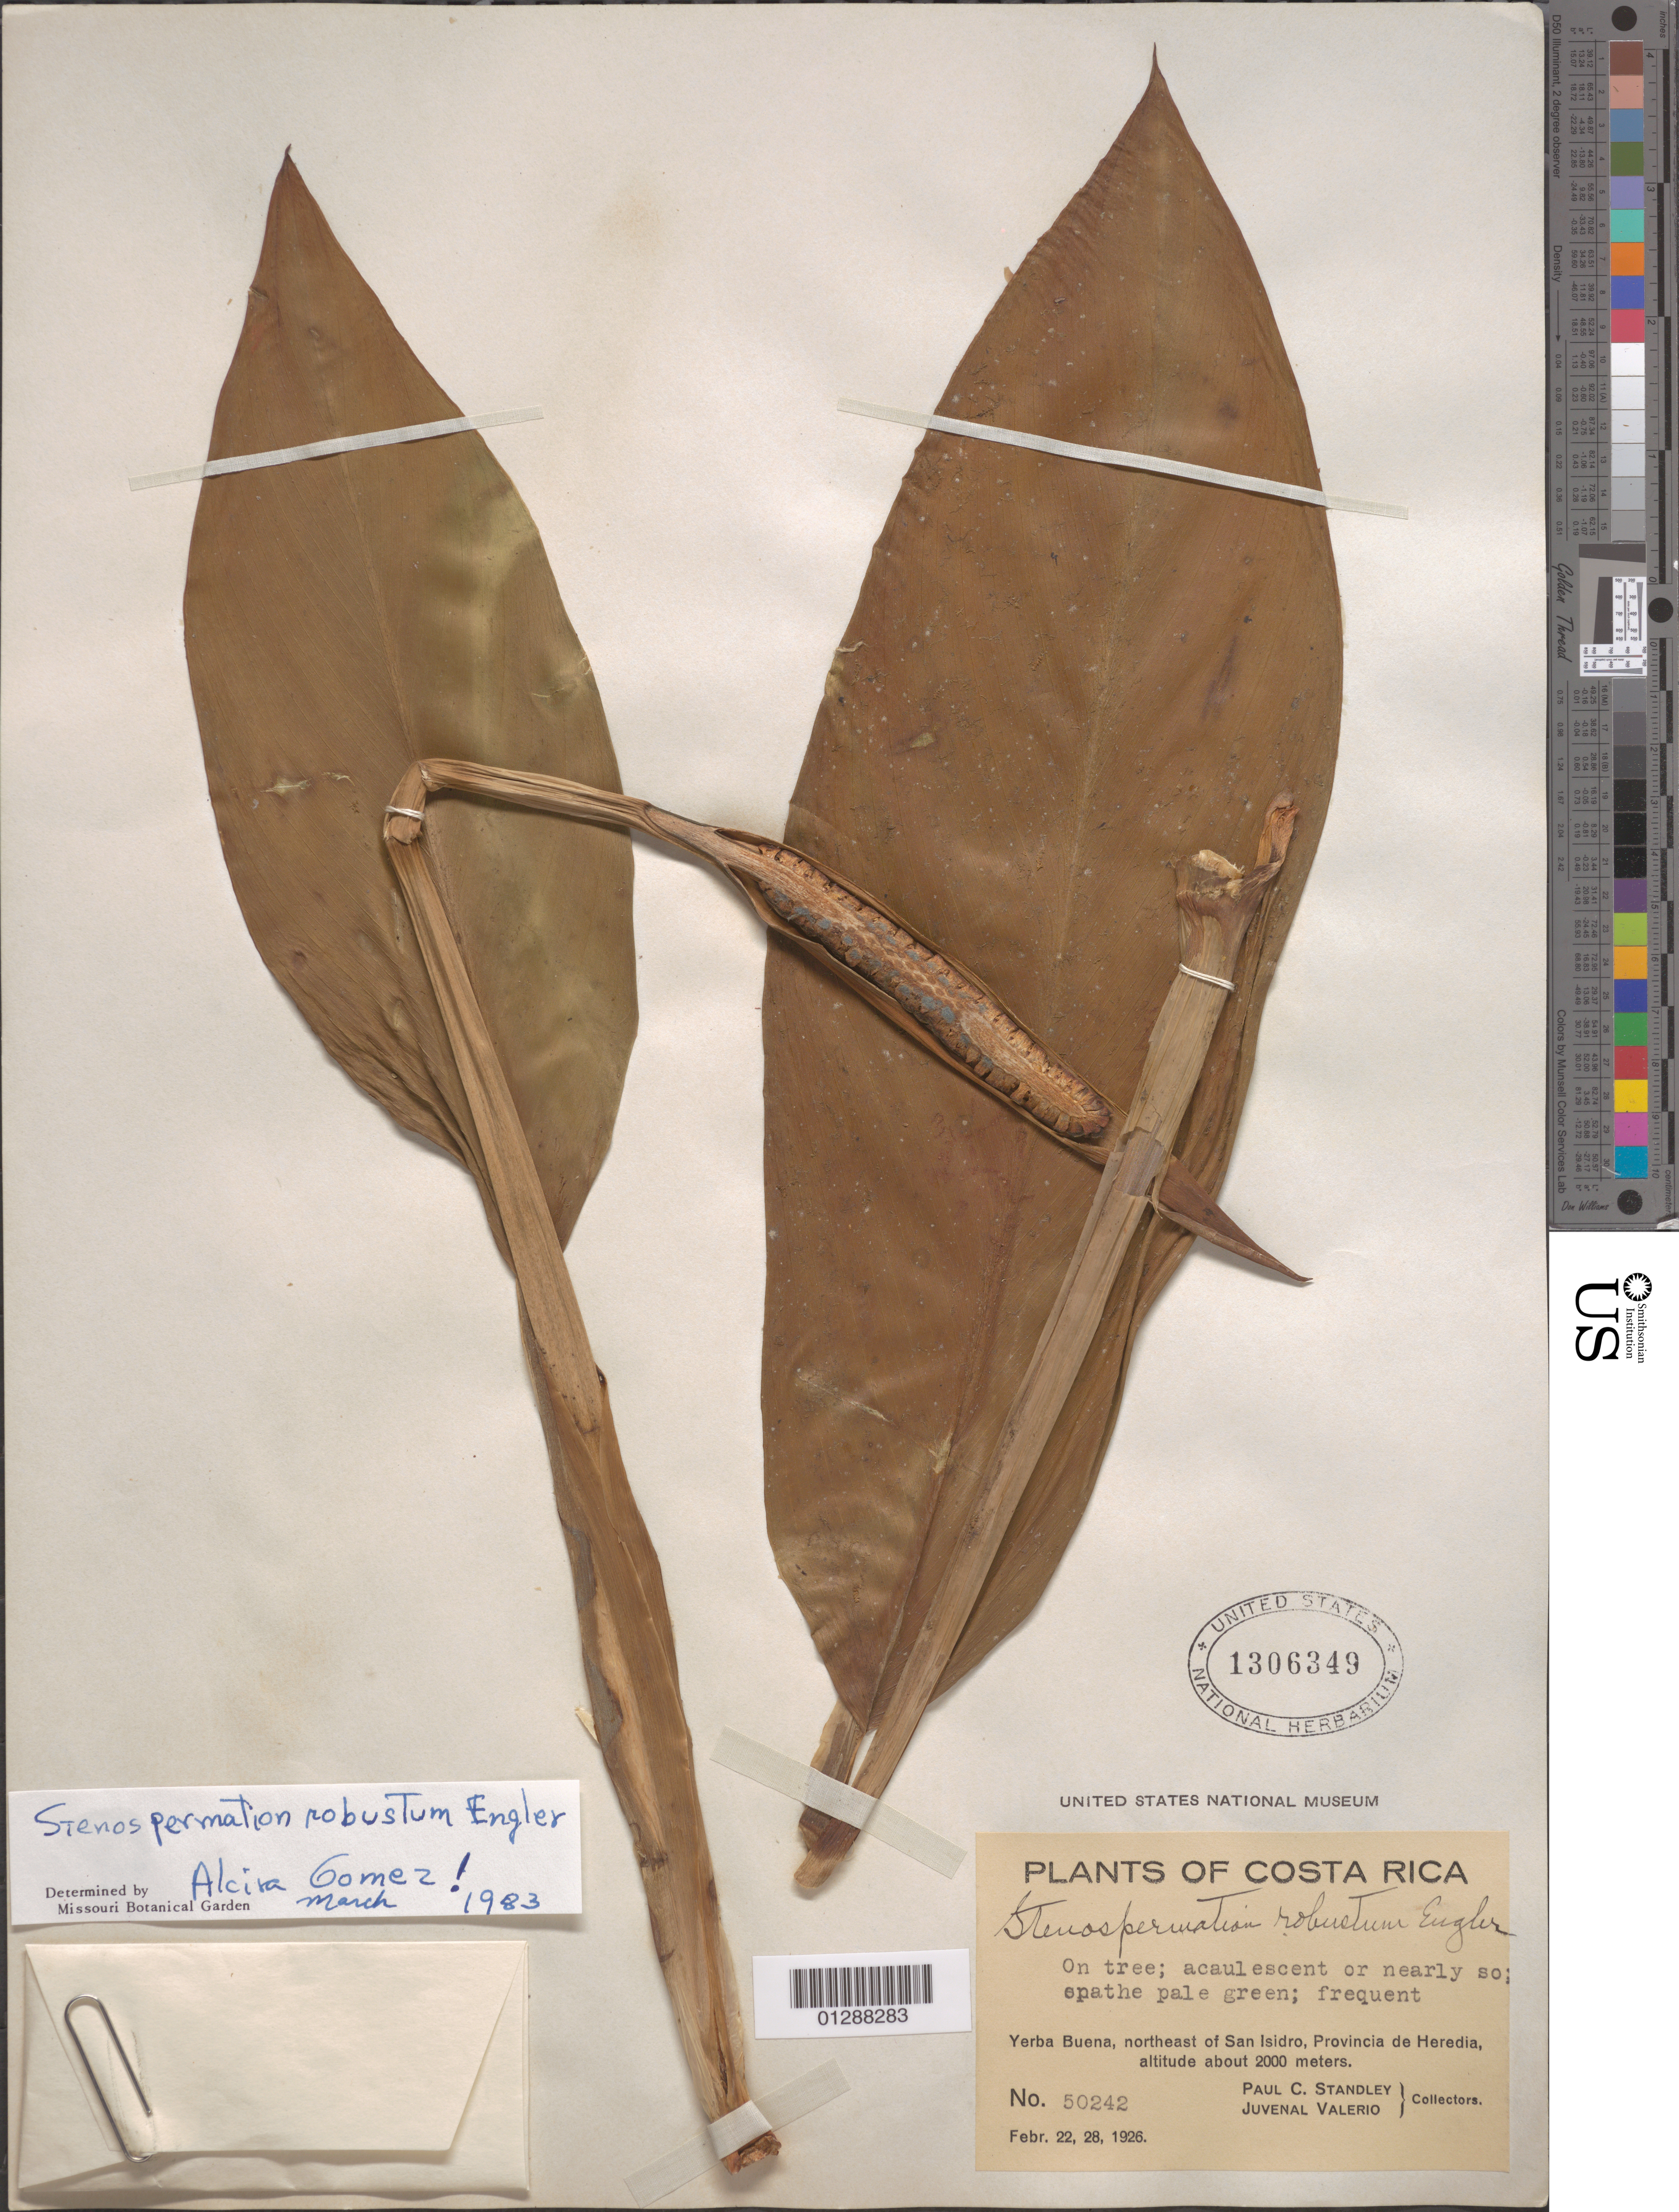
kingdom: Plantae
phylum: Tracheophyta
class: Liliopsida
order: Alismatales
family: Araceae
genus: Stenospermation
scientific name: Stenospermation robustum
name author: Engl.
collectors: P. C. Standley & J. Valerio R.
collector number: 50242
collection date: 1926-02-22/1926-02-28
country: Costa Rica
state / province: Heredia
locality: Yerba Buena, northeast of San Isidro.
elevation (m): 2000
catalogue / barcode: US 1306349